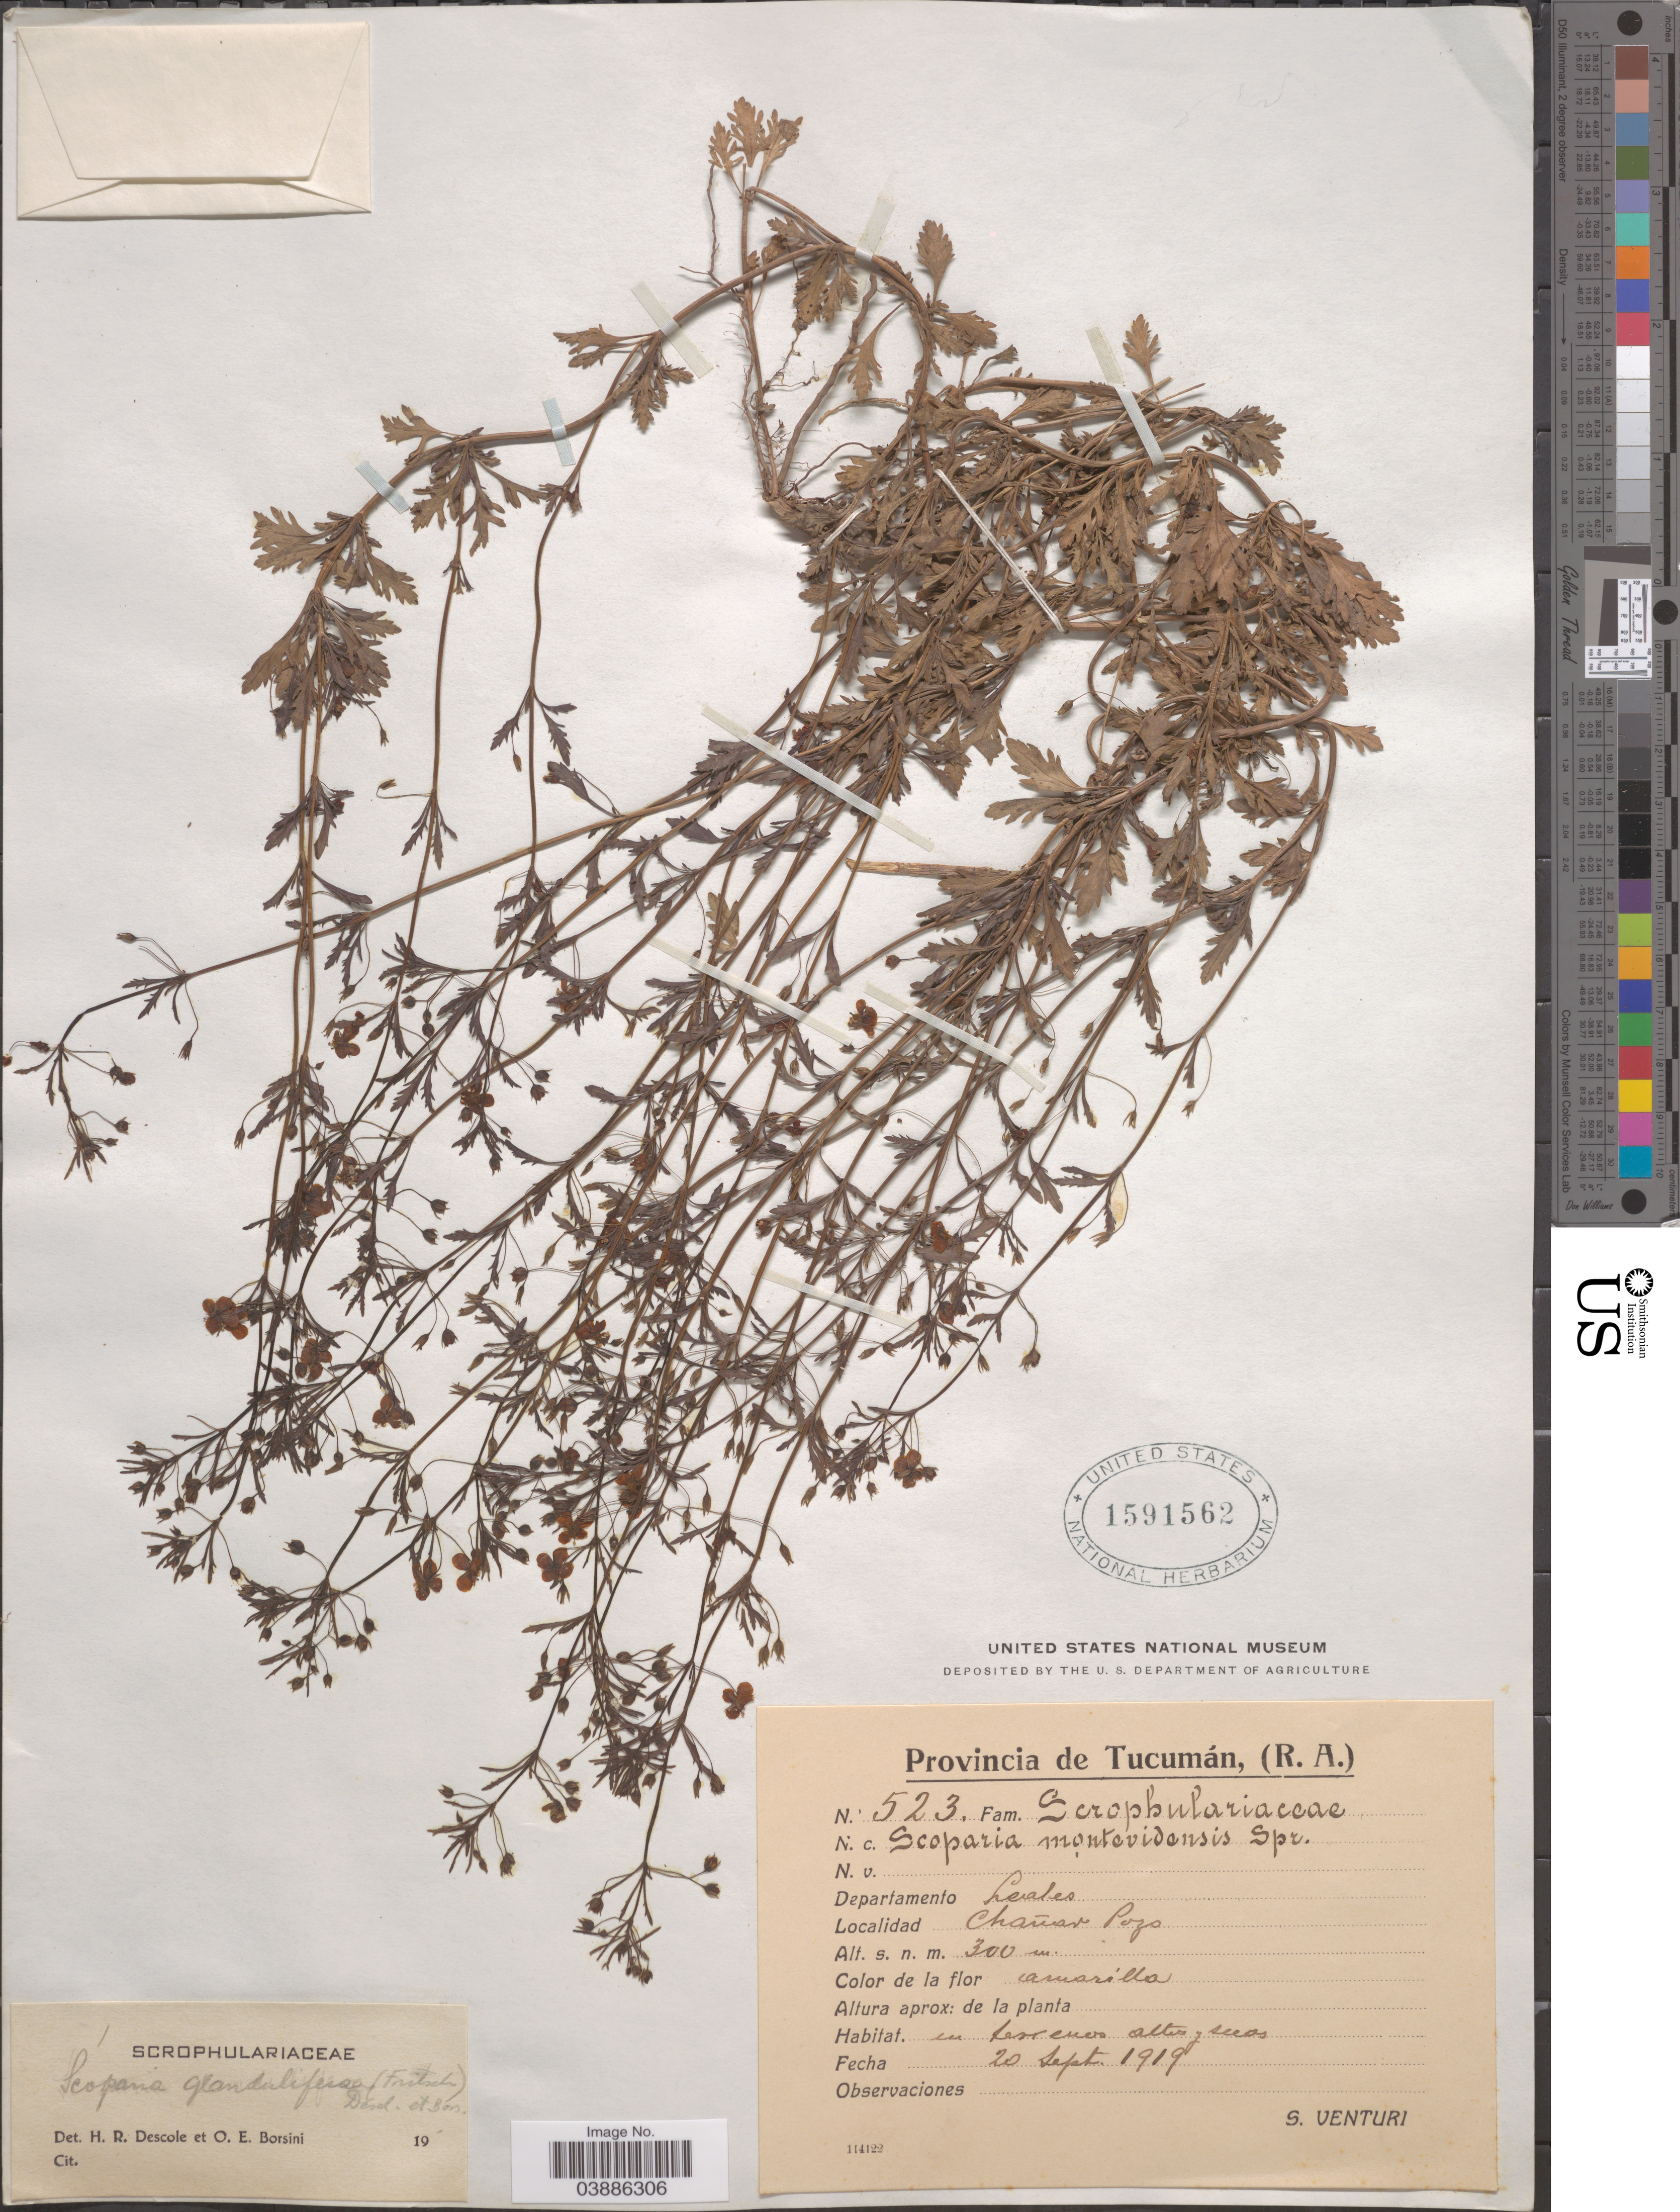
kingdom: Plantae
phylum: Tracheophyta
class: Magnoliopsida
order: Lamiales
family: Plantaginaceae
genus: Scoparia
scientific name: Scoparia glandulifera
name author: (Fritsch) Descole & Borsini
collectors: S. Venturi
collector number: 523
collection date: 1919-09-20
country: Argentina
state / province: Tucuman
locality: Departamento Leales. Chañar Pozo.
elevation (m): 300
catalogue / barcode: US 1591562